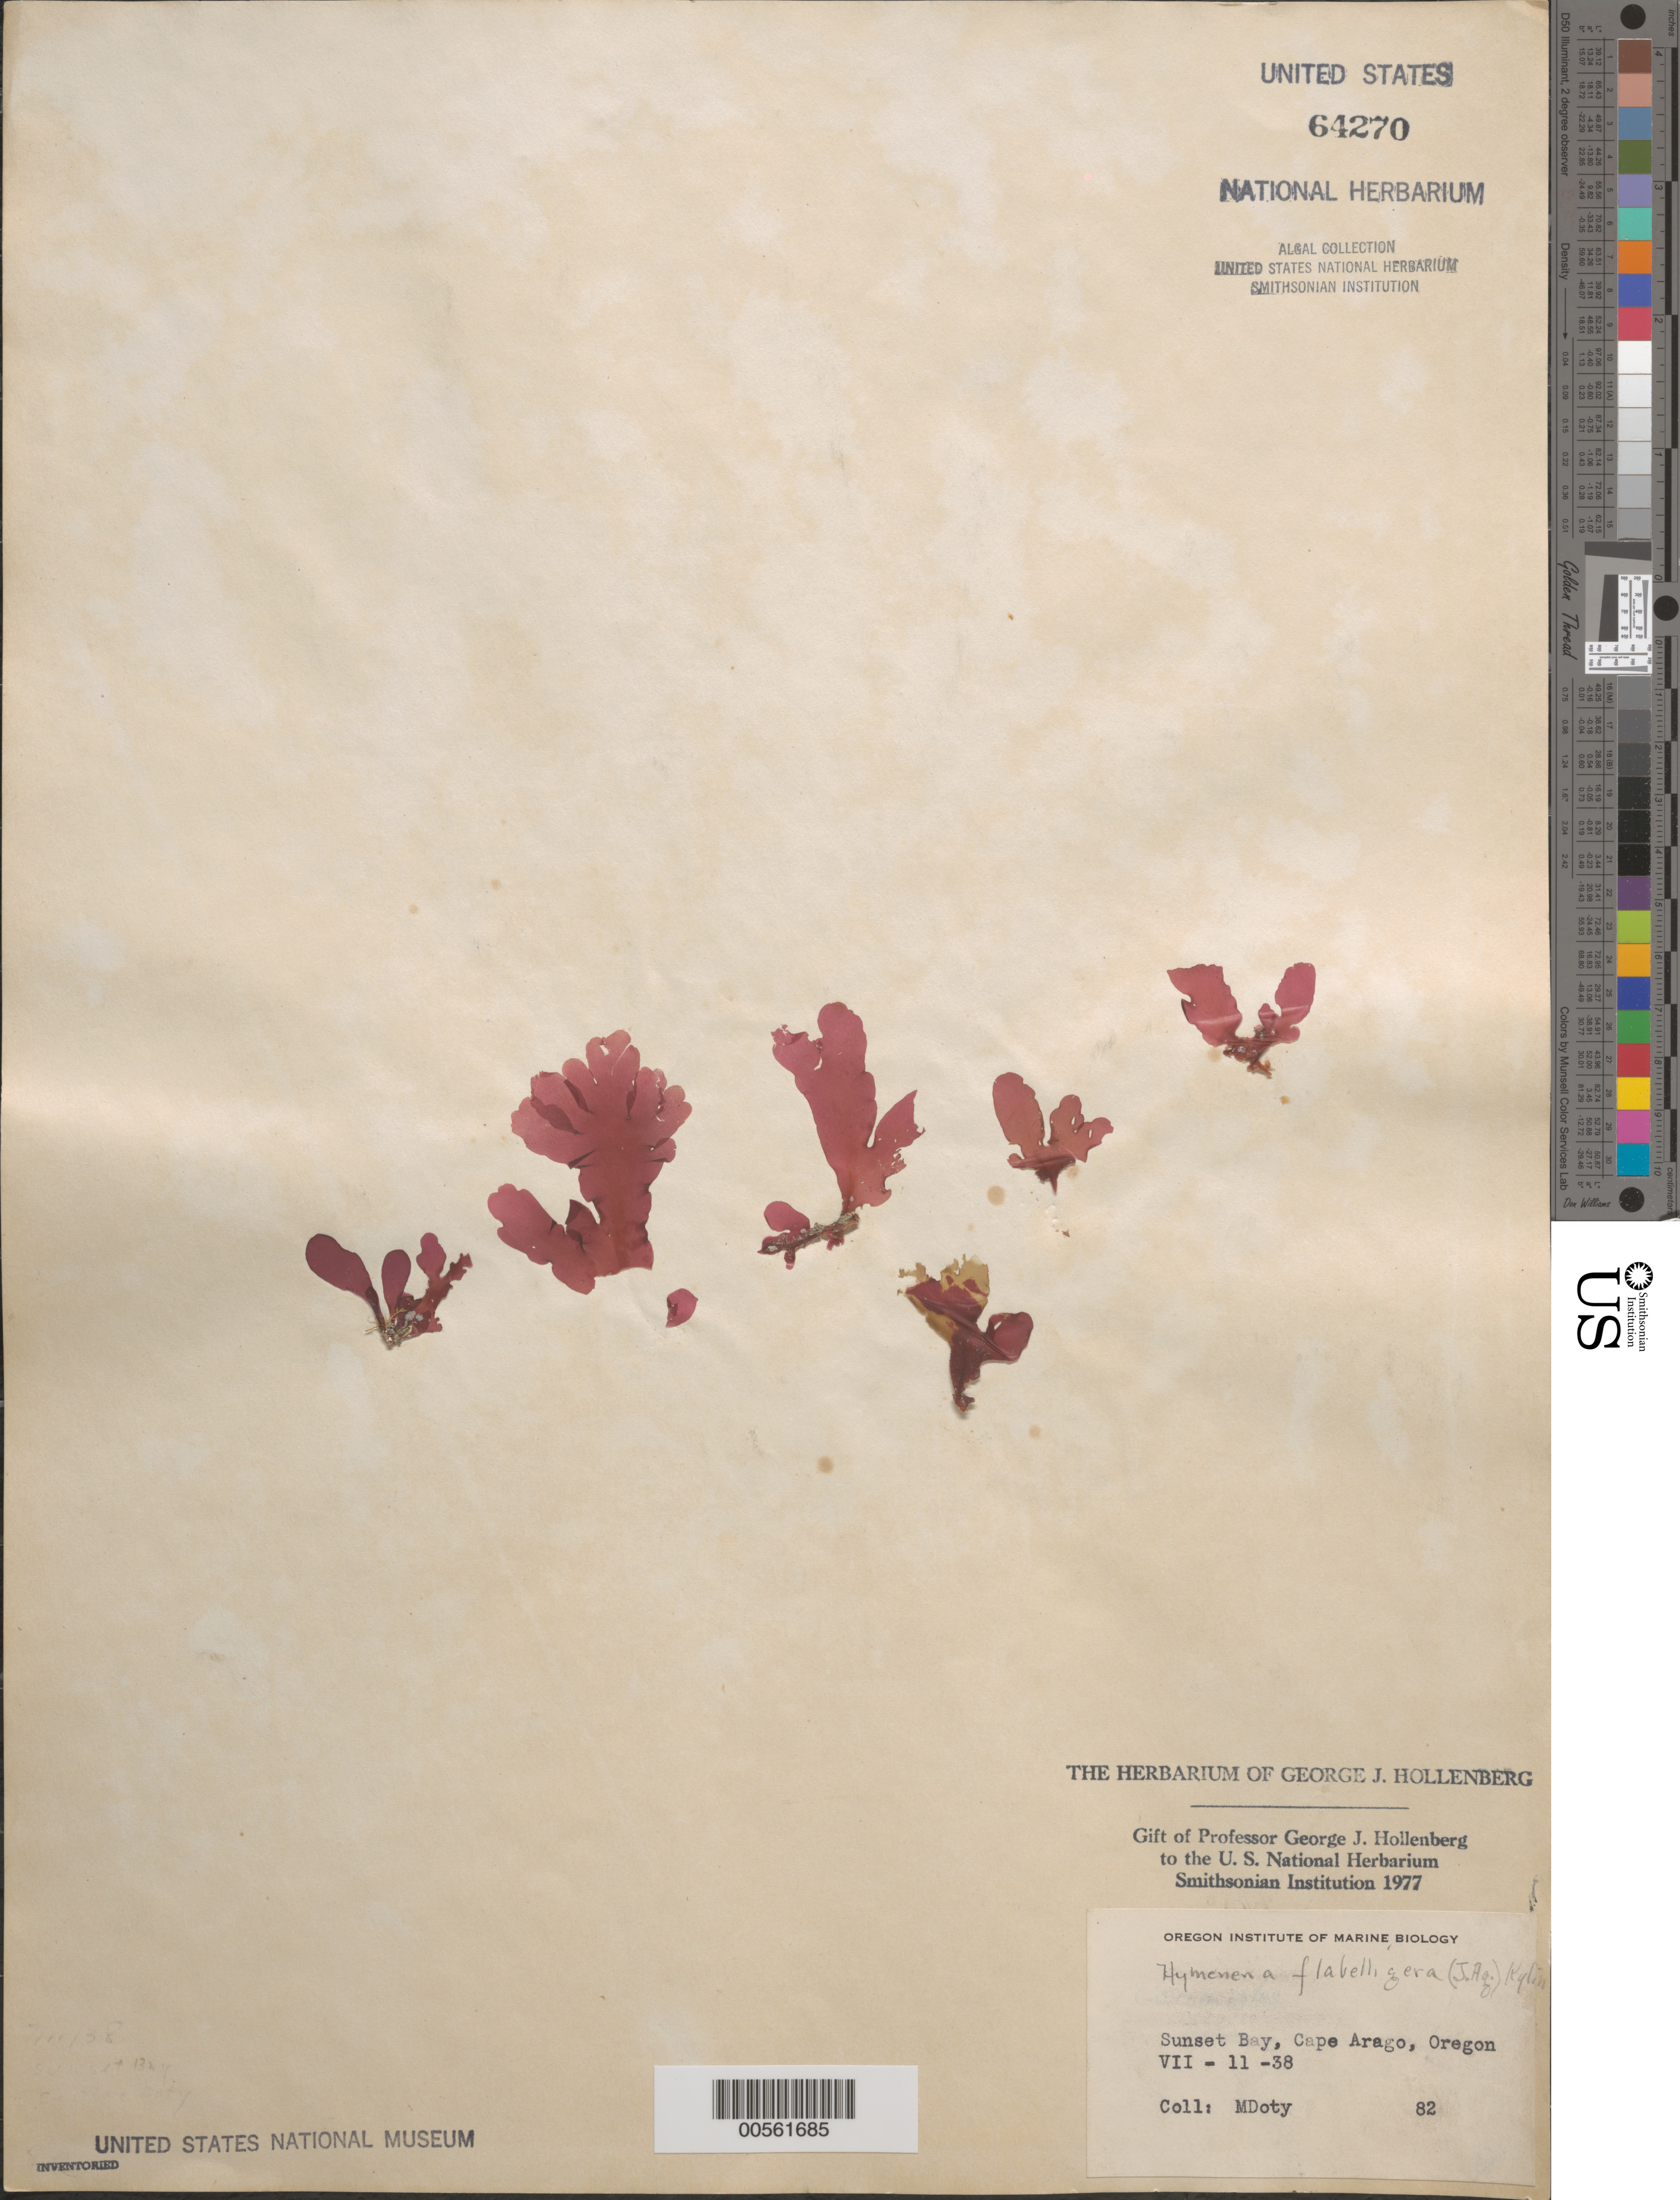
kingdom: Plantae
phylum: Rhodophyta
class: Florideophyceae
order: Ceramiales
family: Delesseriaceae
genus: Hymenena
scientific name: Hymenena flabelligera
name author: (J. Agardh) Kylin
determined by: Hollenberg, George J.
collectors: M. S. Doty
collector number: MSD 82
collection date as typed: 11 Jul 1938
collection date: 1938-07-11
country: United States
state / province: Oregon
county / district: Coos County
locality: Sunset Bay, Cape Arago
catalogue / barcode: US 64270